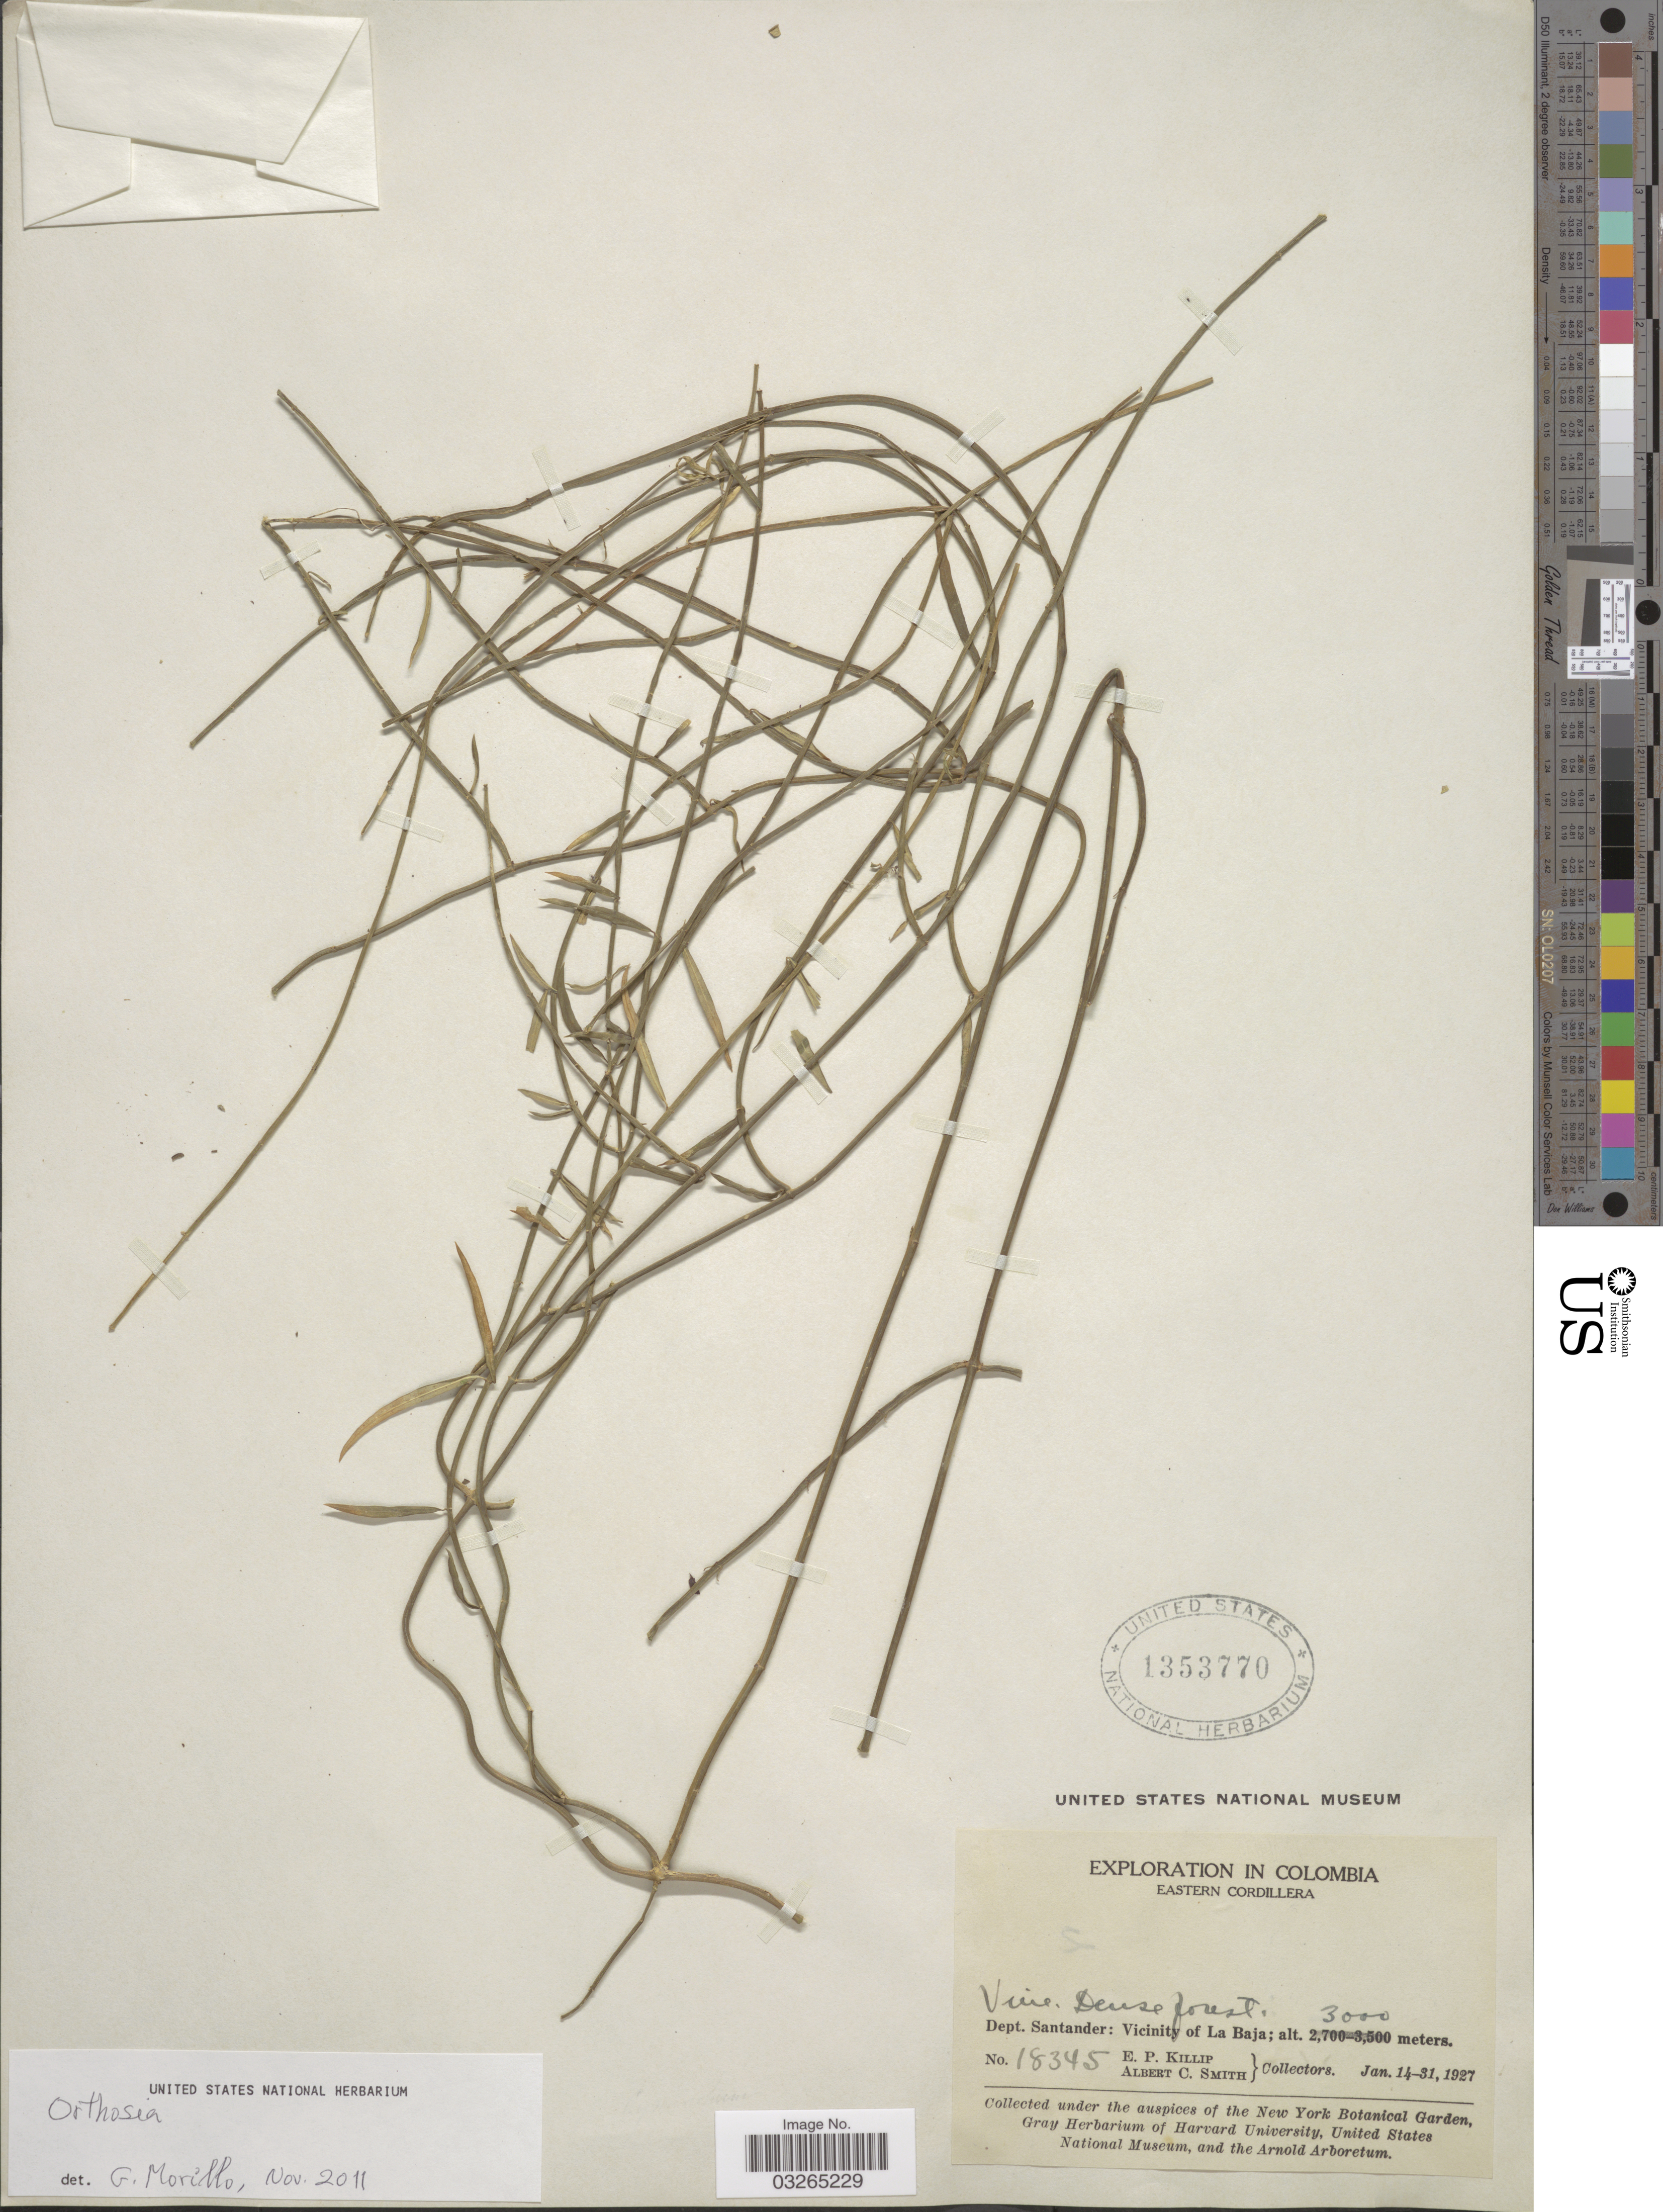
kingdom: Plantae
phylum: Tracheophyta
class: Magnoliopsida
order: Gentianales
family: Apocynaceae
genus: Orthosia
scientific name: Orthosia sp.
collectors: E. P. Killip & A. C. Smith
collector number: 18345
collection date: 1927-01-14/1927-01-31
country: Colombia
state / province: Santander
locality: Eastern Cordillera, Dept. Santander: Vicinity of La Baja.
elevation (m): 3000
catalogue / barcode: US 1353770